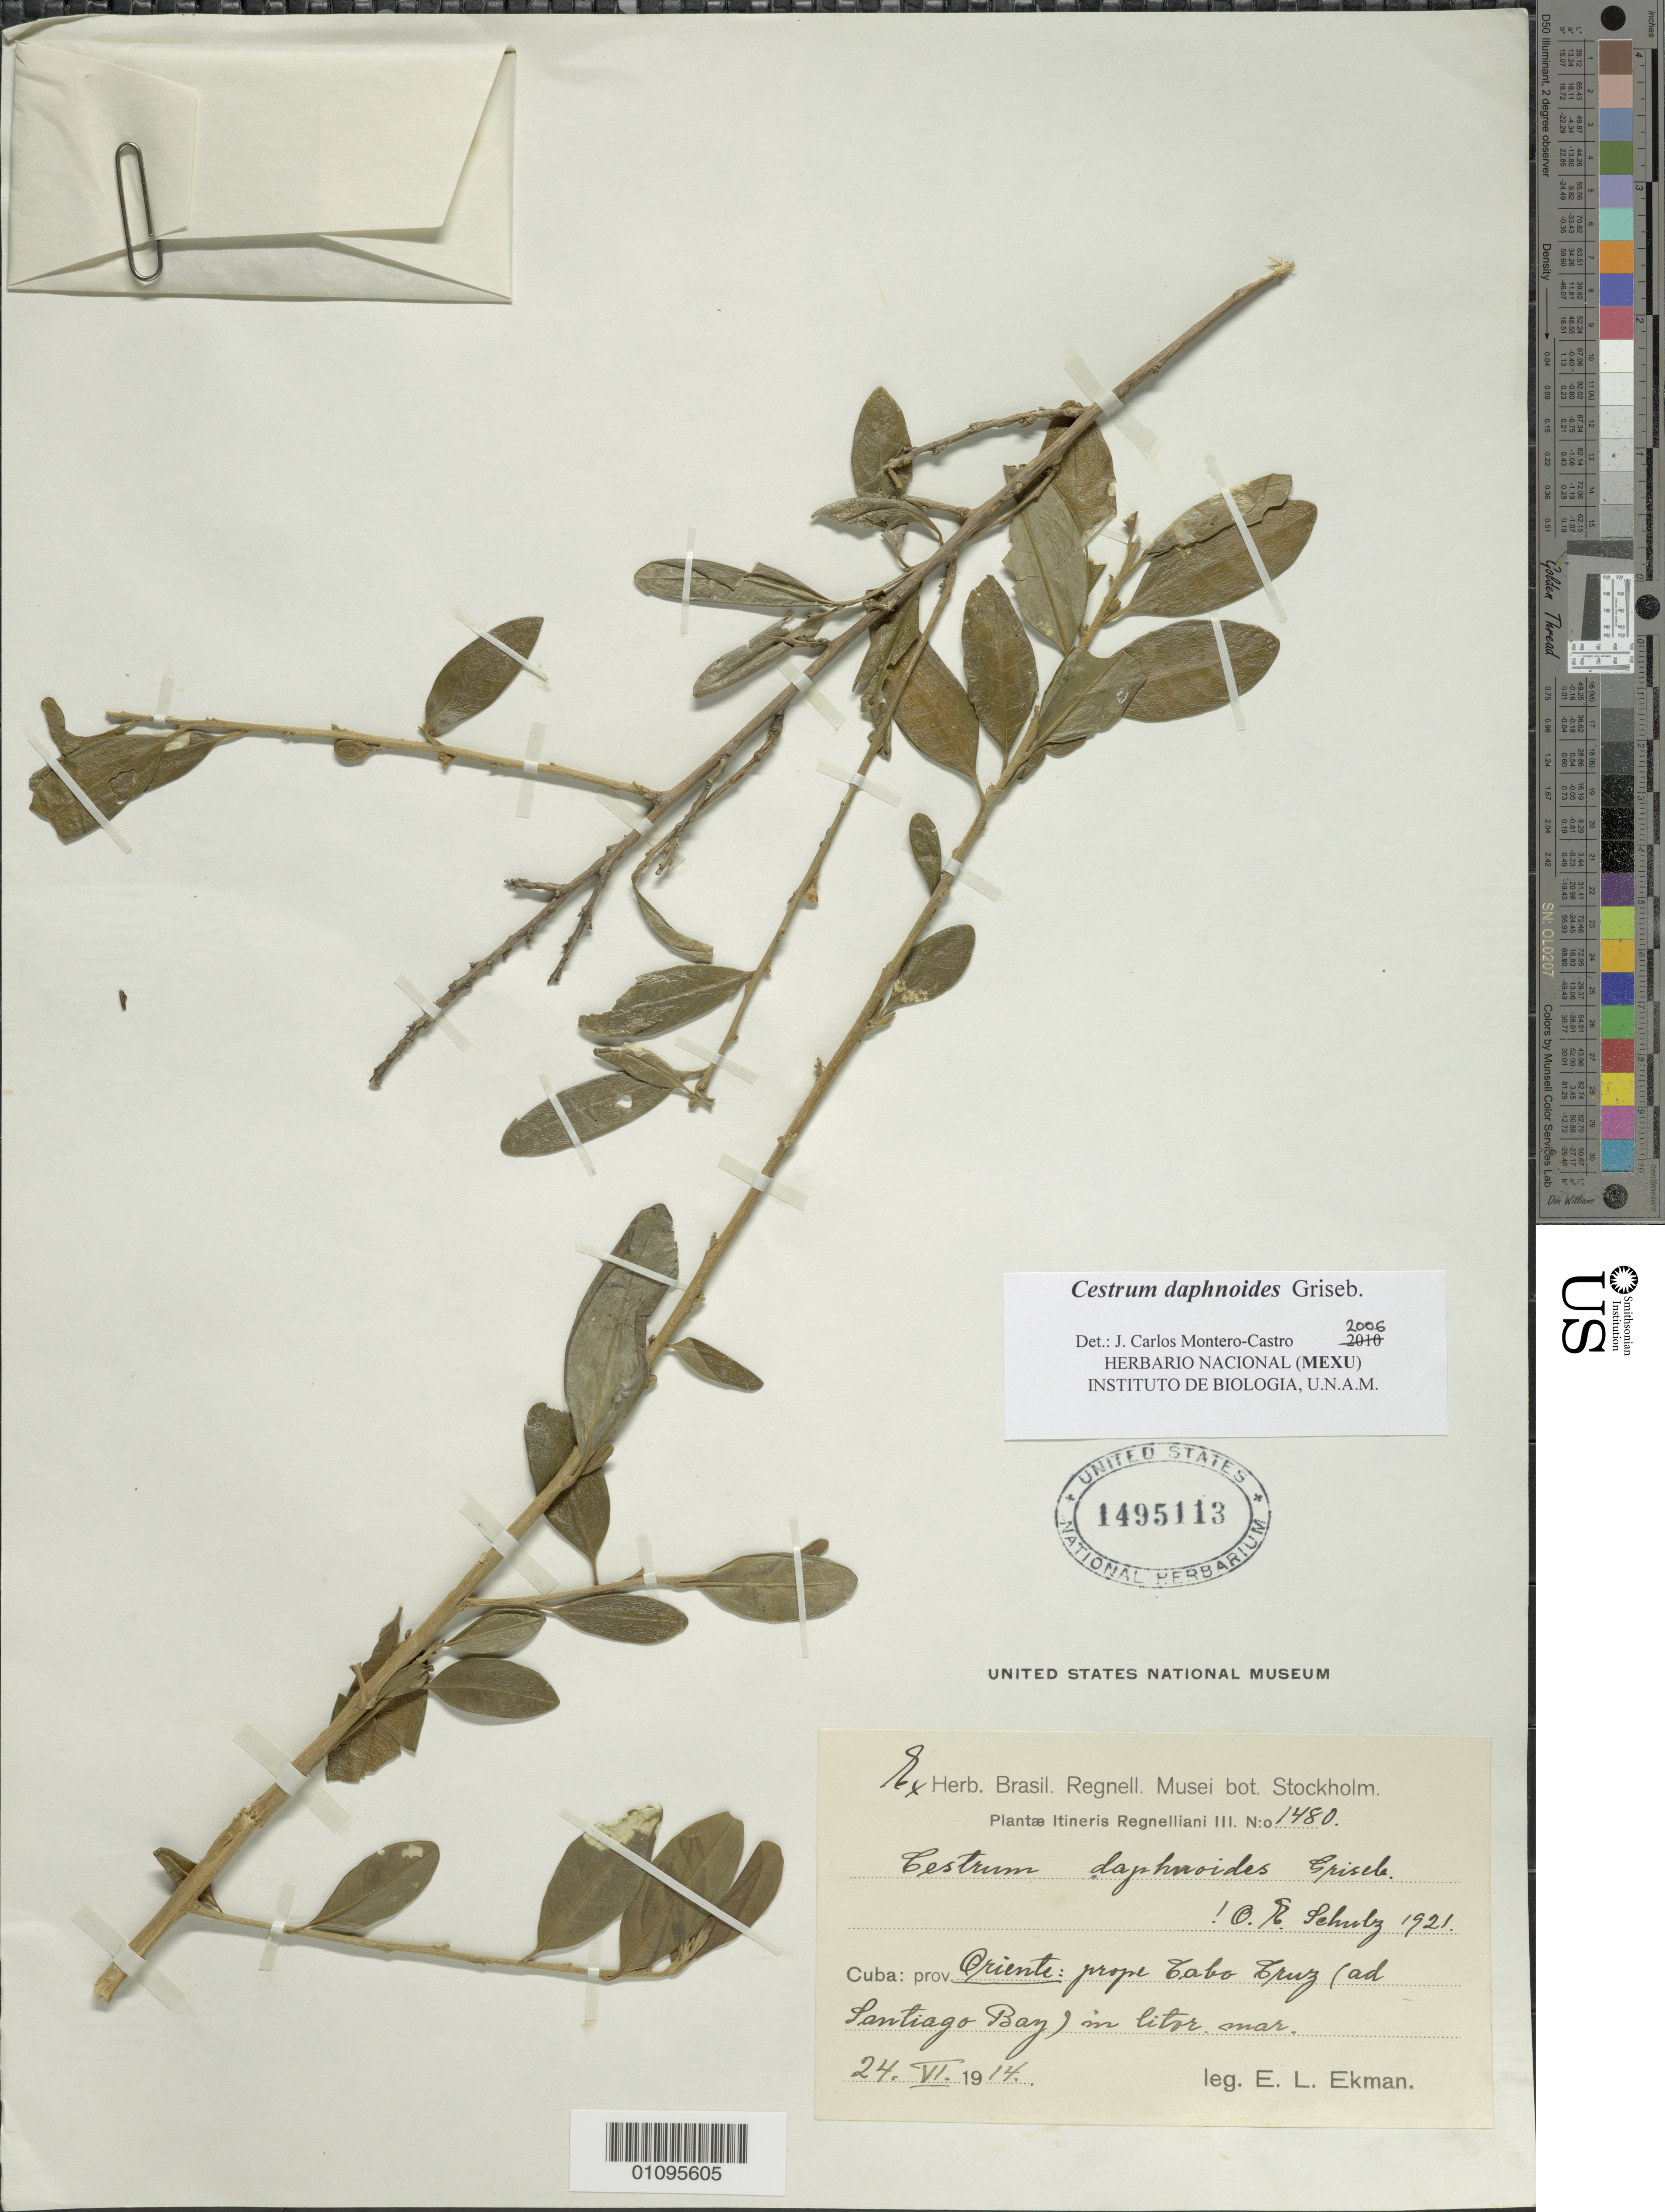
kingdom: Plantae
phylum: Tracheophyta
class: Magnoliopsida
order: Solanales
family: Solanaceae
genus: Cestrum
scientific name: Cestrum daphnoides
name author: Griseb.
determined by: Montero-Castro, J. C.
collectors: E. L. Ekman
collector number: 1480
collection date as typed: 24 Jun 1914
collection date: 1914-06-24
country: Cuba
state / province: Santiago de Cuba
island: Cuba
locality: Cabo Cruz, ad Santiago Bay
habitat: In litor mar.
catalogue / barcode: US 1495113